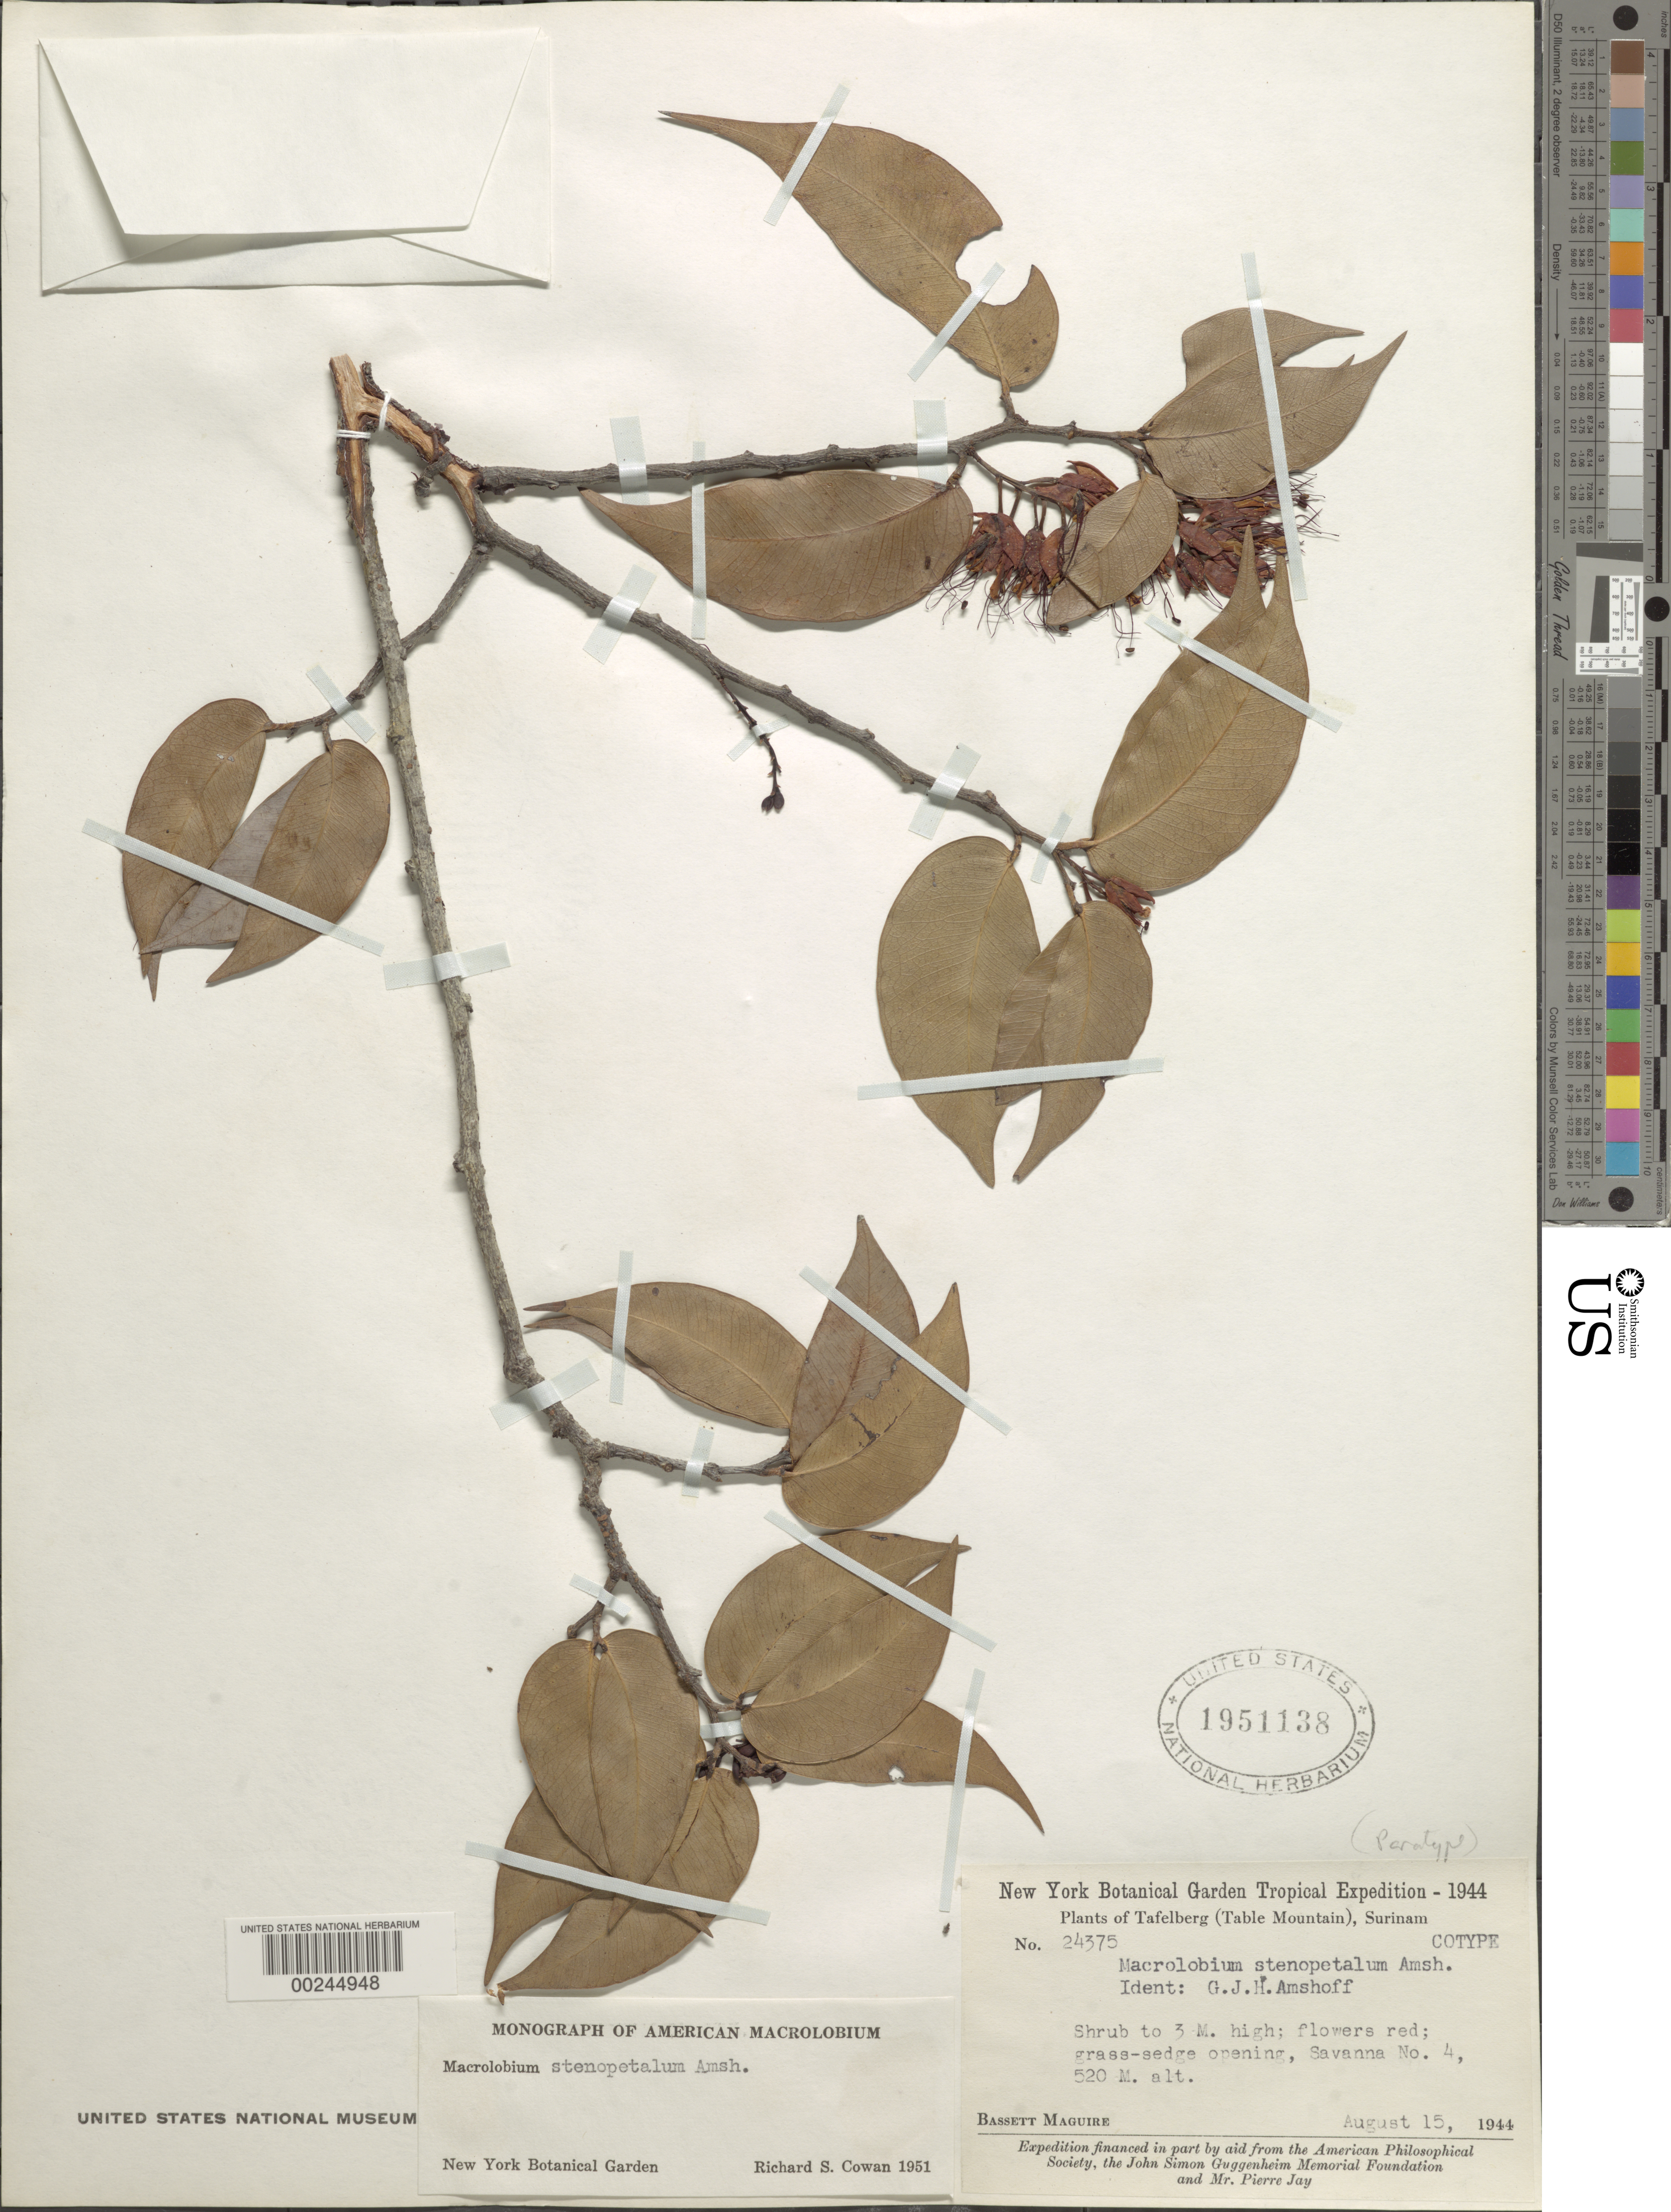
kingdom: Plantae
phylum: Tracheophyta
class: Magnoliopsida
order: Fabales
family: Fabaceae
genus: Macrolobium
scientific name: Macrolobium stenopetalum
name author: Amshoff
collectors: B. Maguire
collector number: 24375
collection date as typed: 15 Aug 1944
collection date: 1944-08-15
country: Suriname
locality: Savanna #4; tafelberg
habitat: Grass-sedge opening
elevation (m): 520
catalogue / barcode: US 1951138